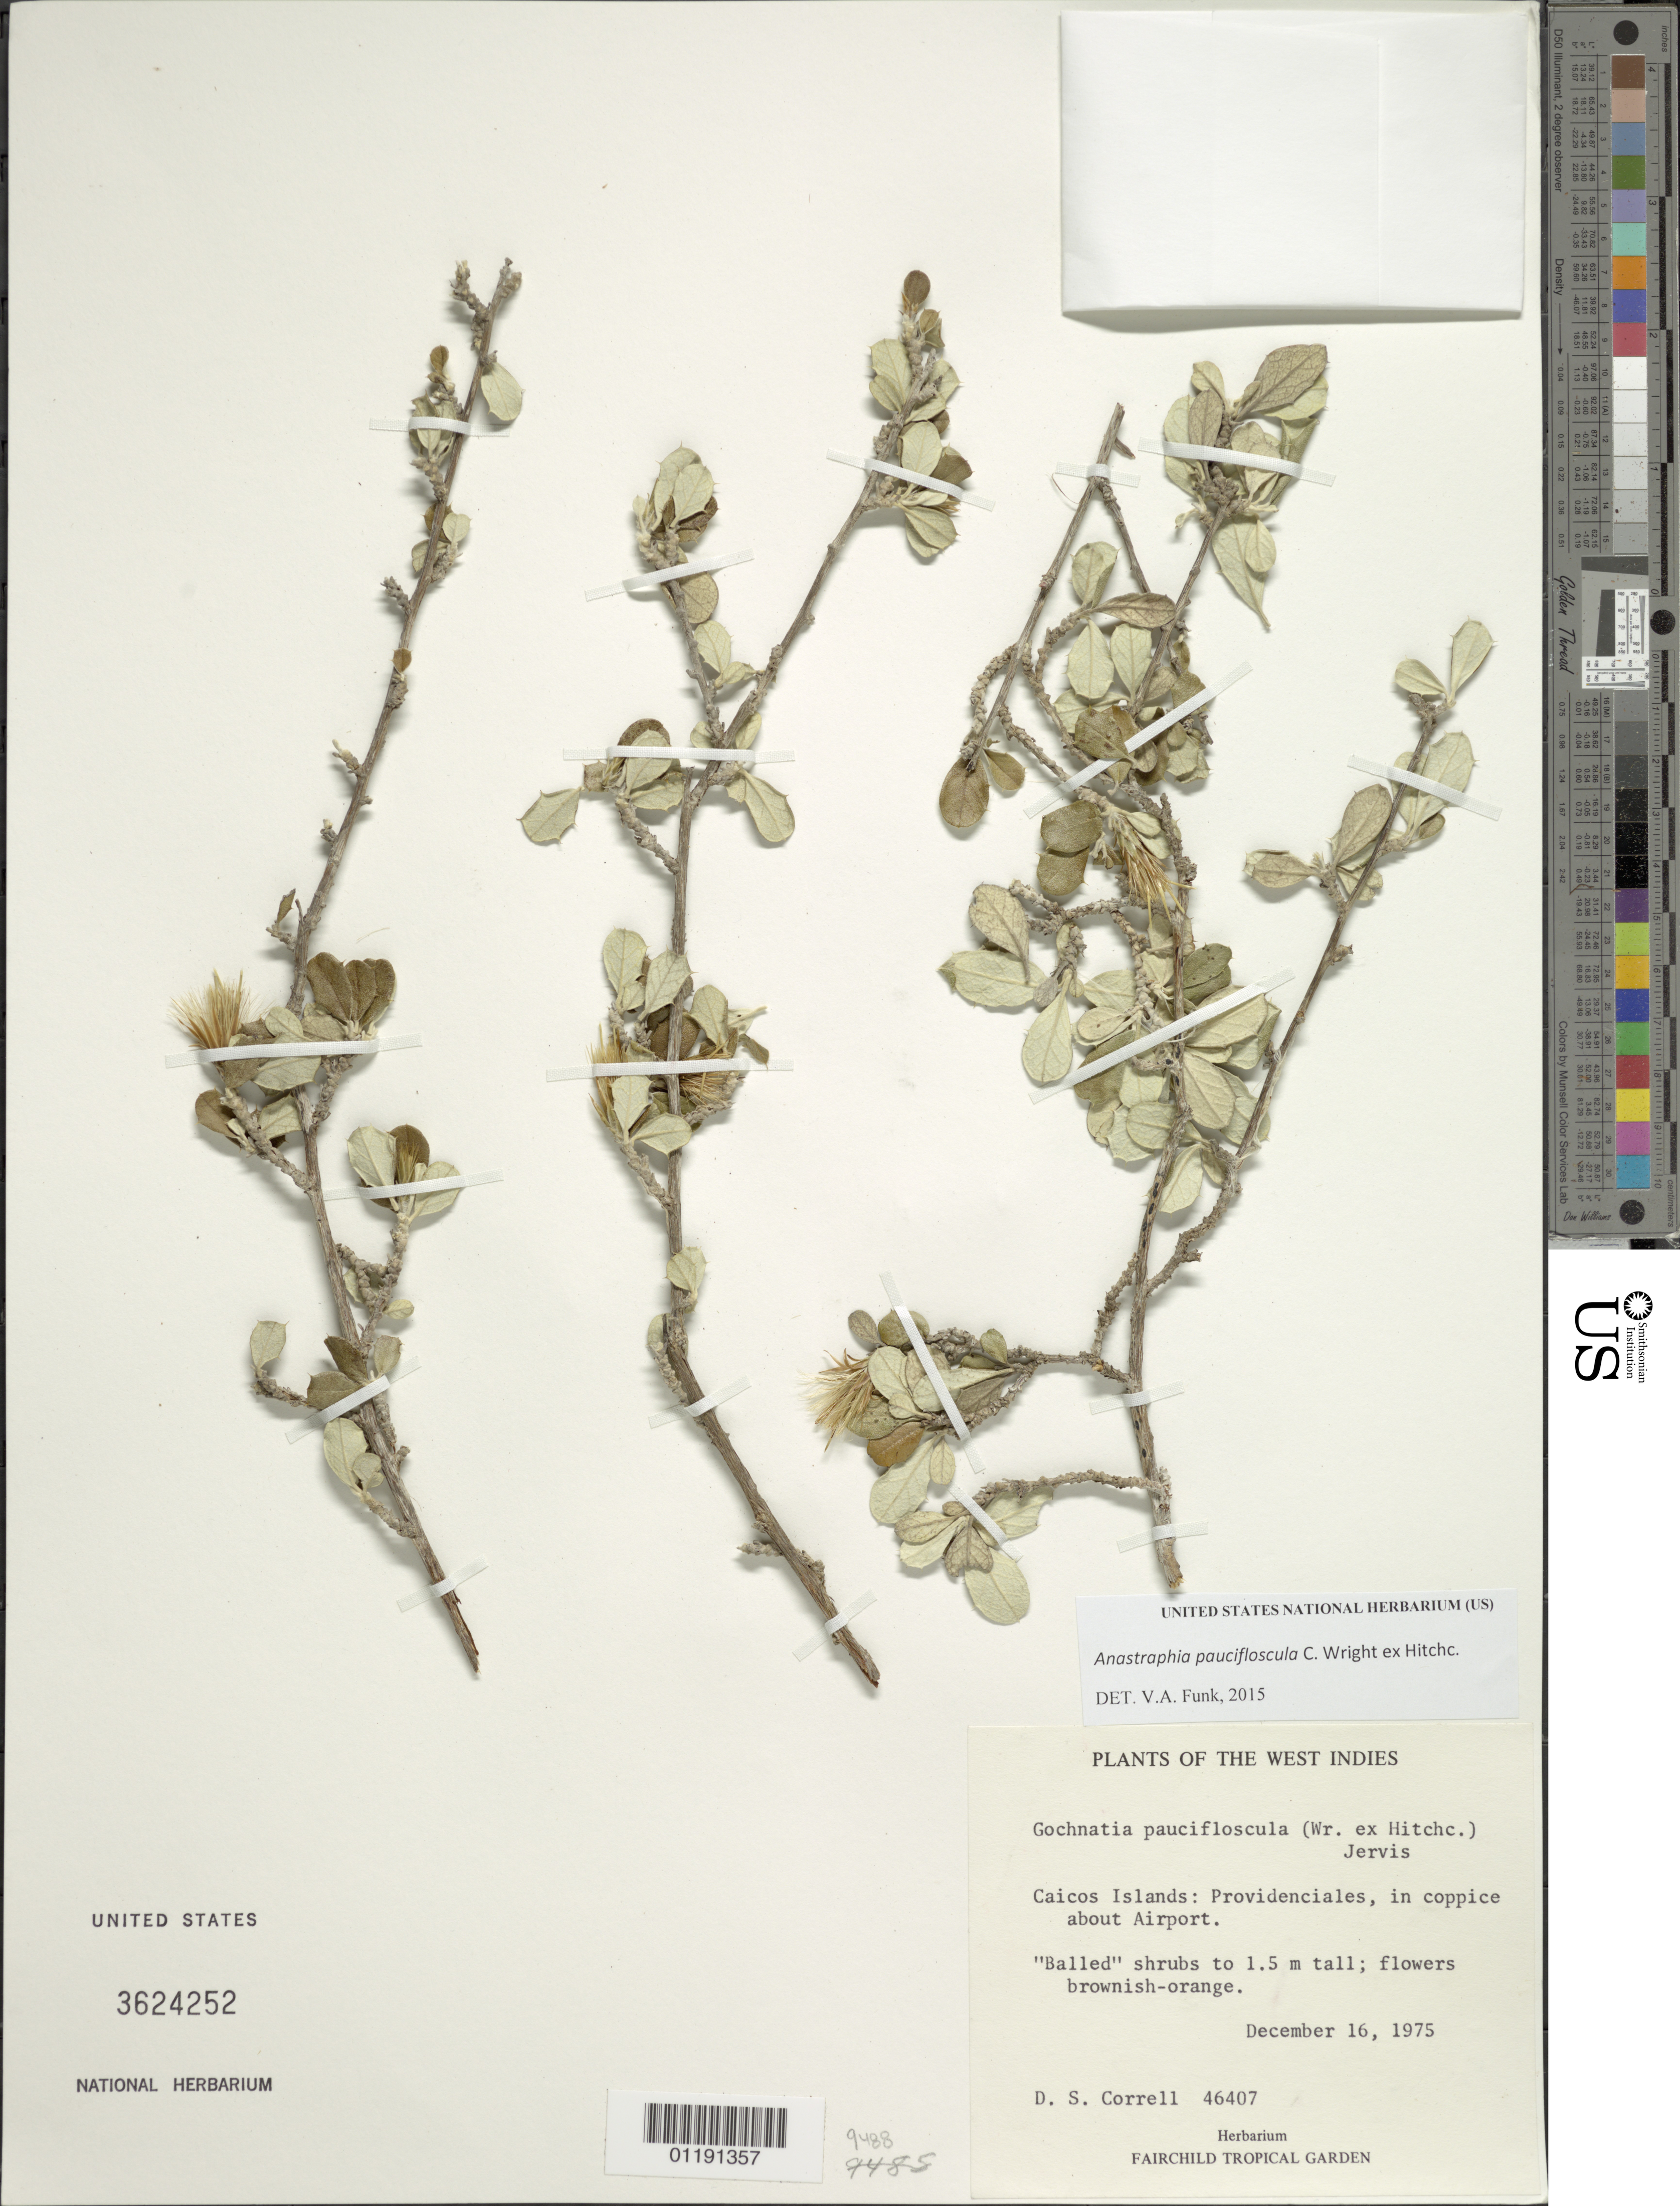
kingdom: Plantae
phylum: Tracheophyta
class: Magnoliopsida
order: Asterales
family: Asteraceae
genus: Anastraphia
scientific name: Anastraphia pauciflosculosa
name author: C. Wright ex Hitchc.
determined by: Funk, Vicki A., (BOT), Smithsonian Institution - National Museum of Natural History (UNITED STATES)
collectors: D. S. Correll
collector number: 46407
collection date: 1975-12-16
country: Turks and Caicos Islands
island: Providenciales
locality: In coppice about airport.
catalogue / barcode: US 3624252